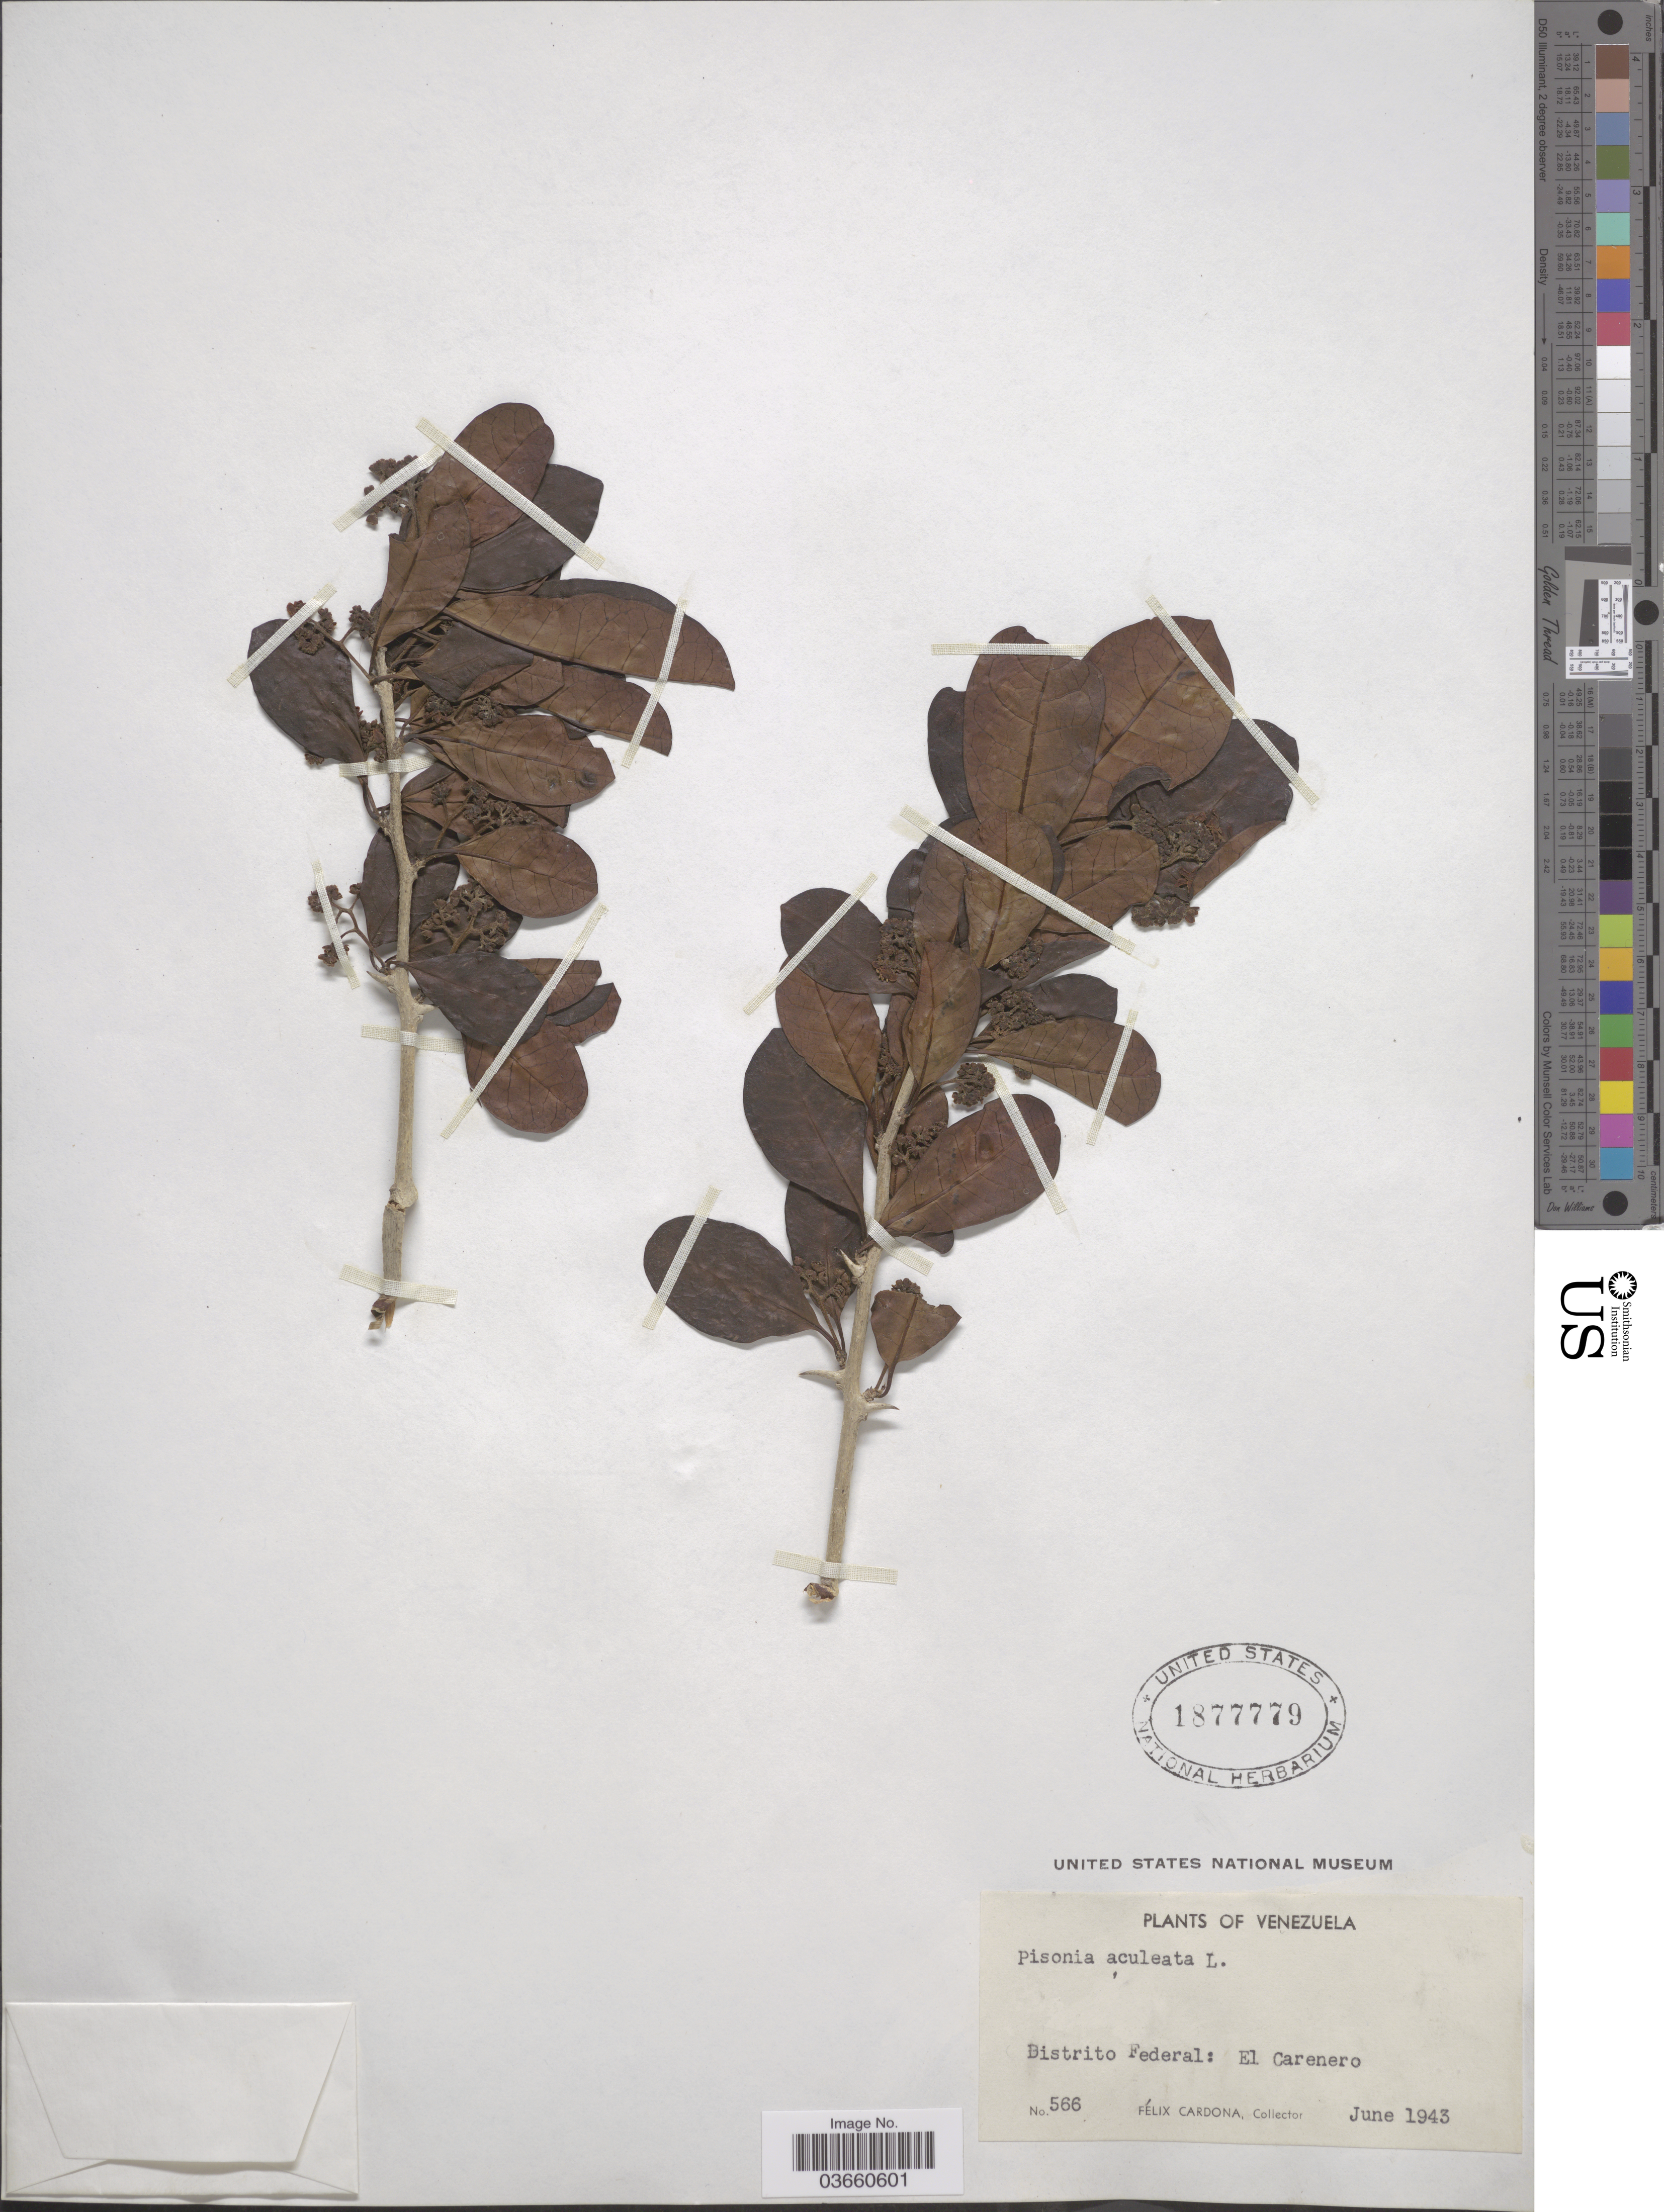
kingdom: Plantae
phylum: Tracheophyta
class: Magnoliopsida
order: Caryophyllales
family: Nyctaginaceae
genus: Pisonia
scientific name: Pisonia aculeata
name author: L.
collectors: F. Cardona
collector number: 566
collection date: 1943-06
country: Venezuela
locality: Ditrito Federal: El Carenero.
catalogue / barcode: US 1877779